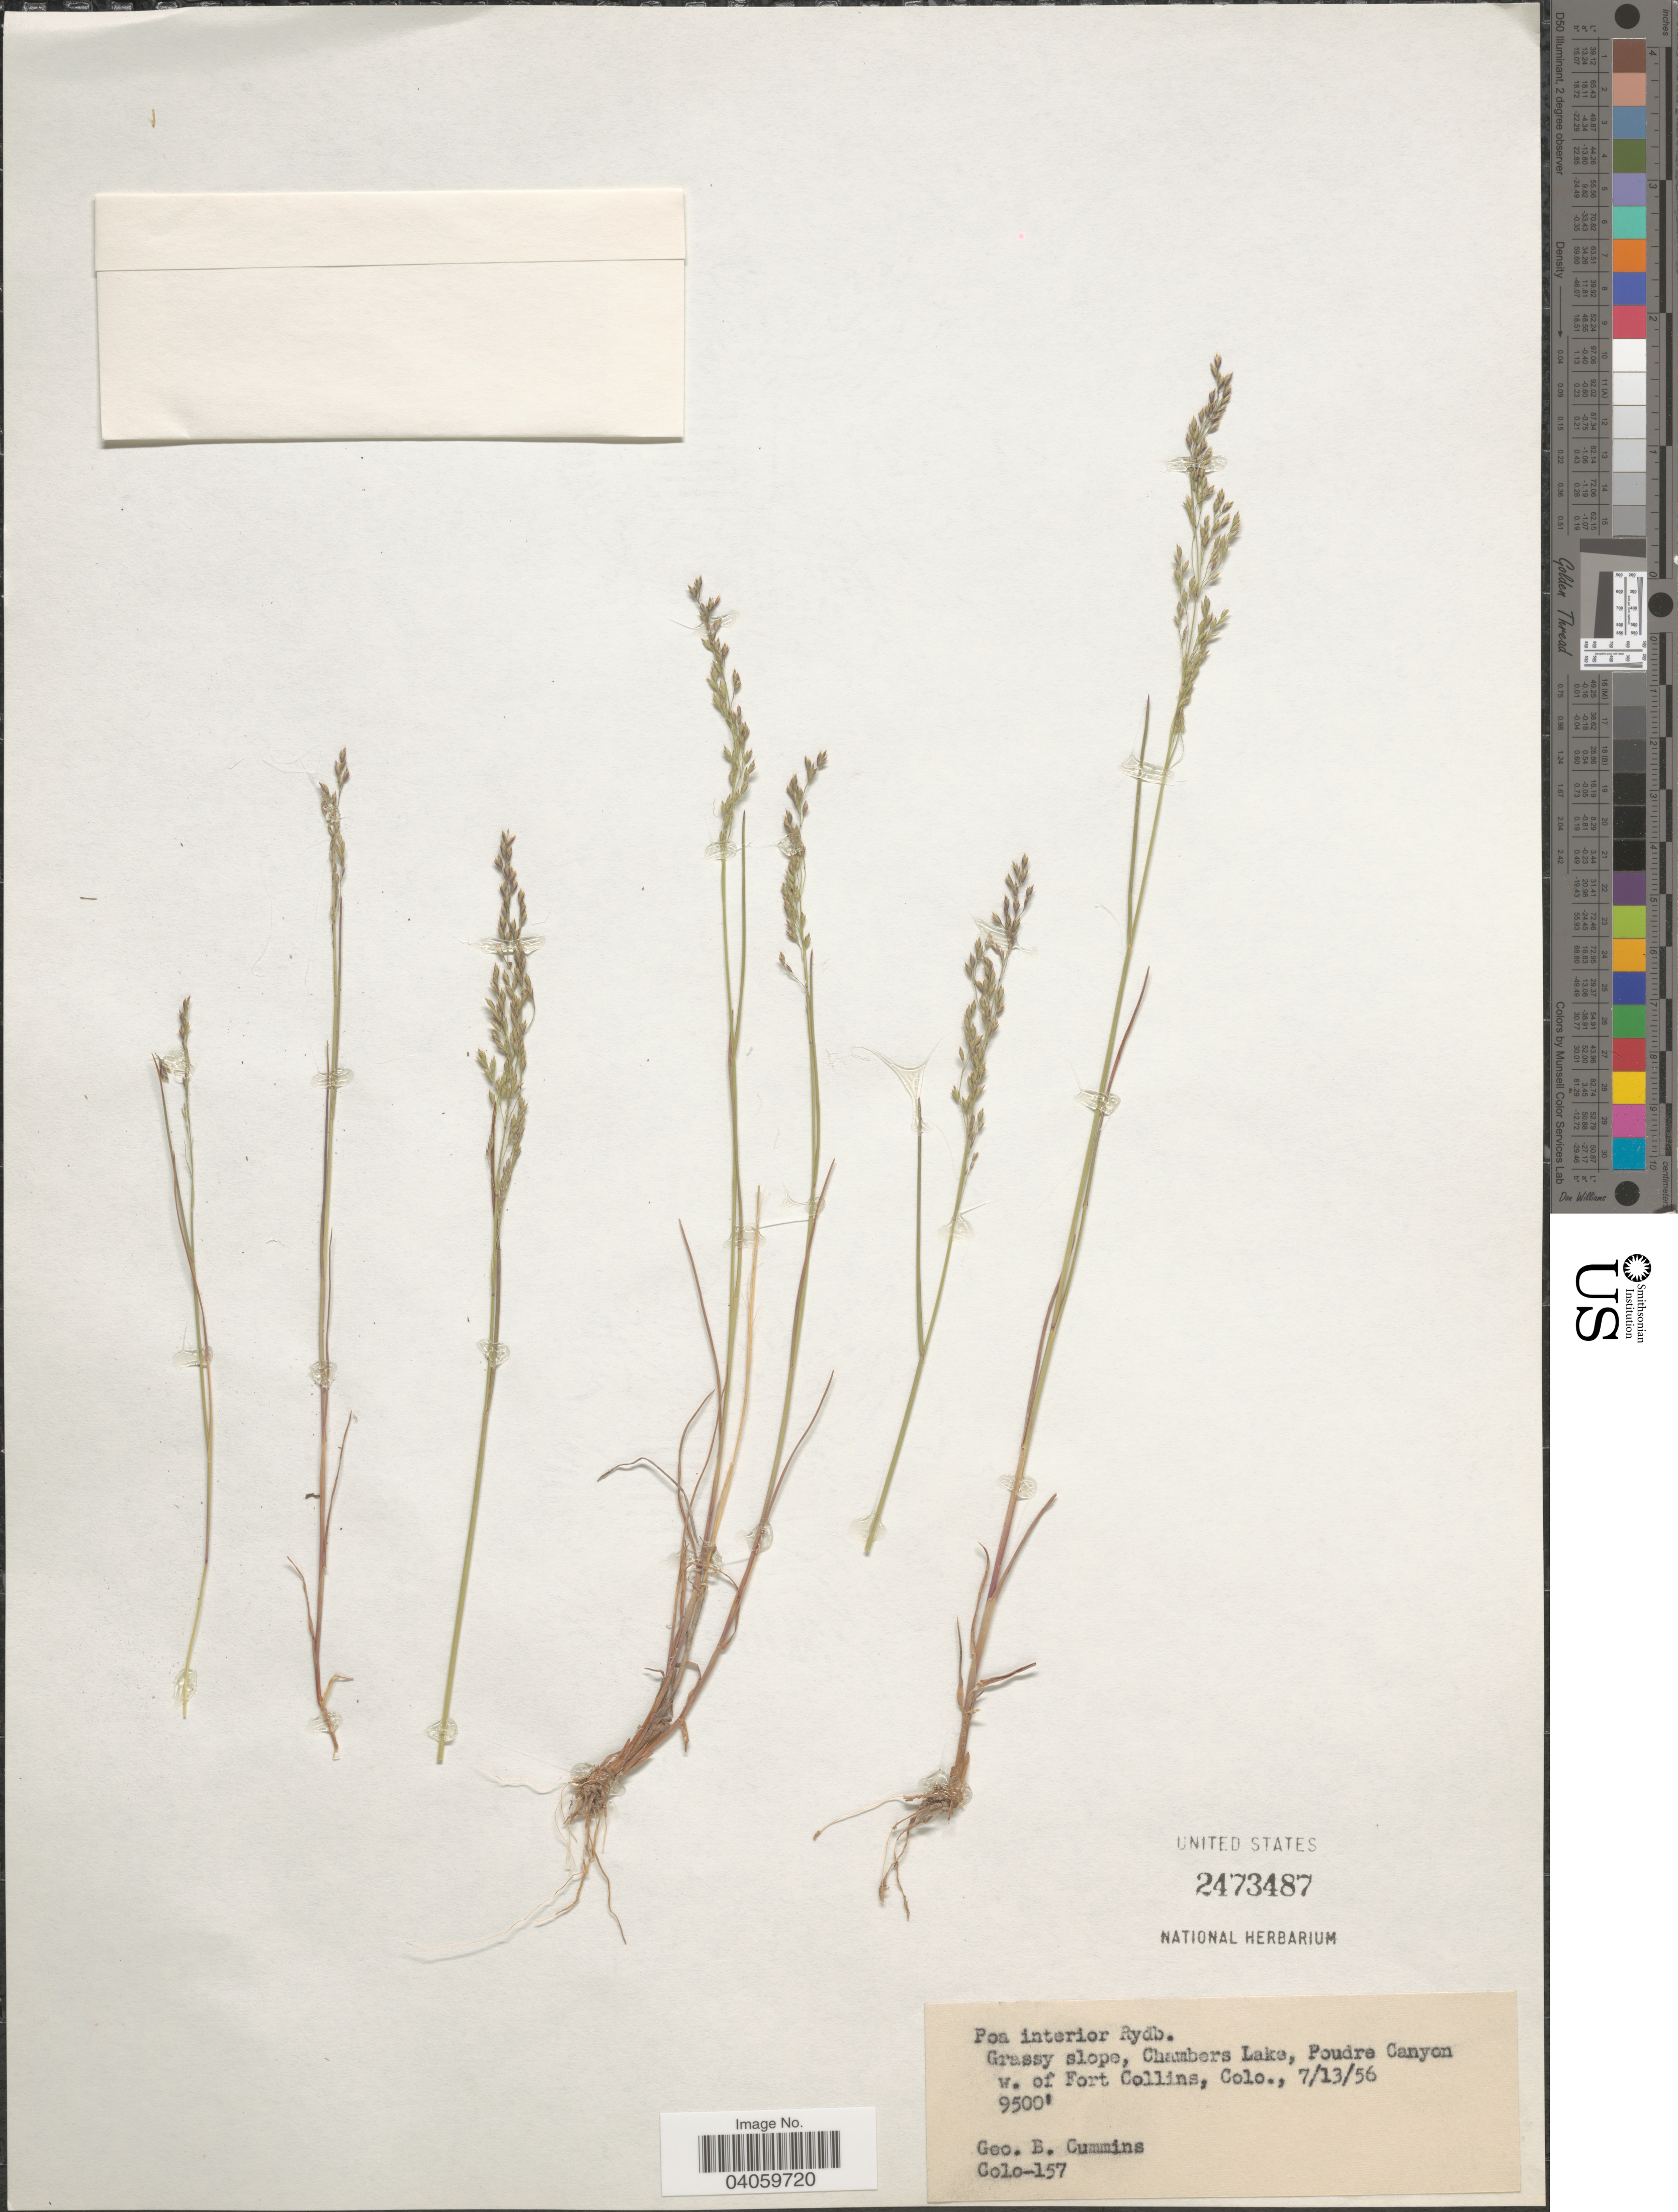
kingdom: Plantae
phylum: Tracheophyta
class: Liliopsida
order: Poales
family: Poaceae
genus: Poa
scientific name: Poa interior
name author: Rydb.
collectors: G. Cummins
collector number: Colo-157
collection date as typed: Transcribed d/m/y: 13/7/56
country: United States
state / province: Colorado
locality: Grassy slope, Chambers Lake, Poudre Canyon. w. of Fort Collins.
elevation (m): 2896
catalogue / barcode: US 2473487